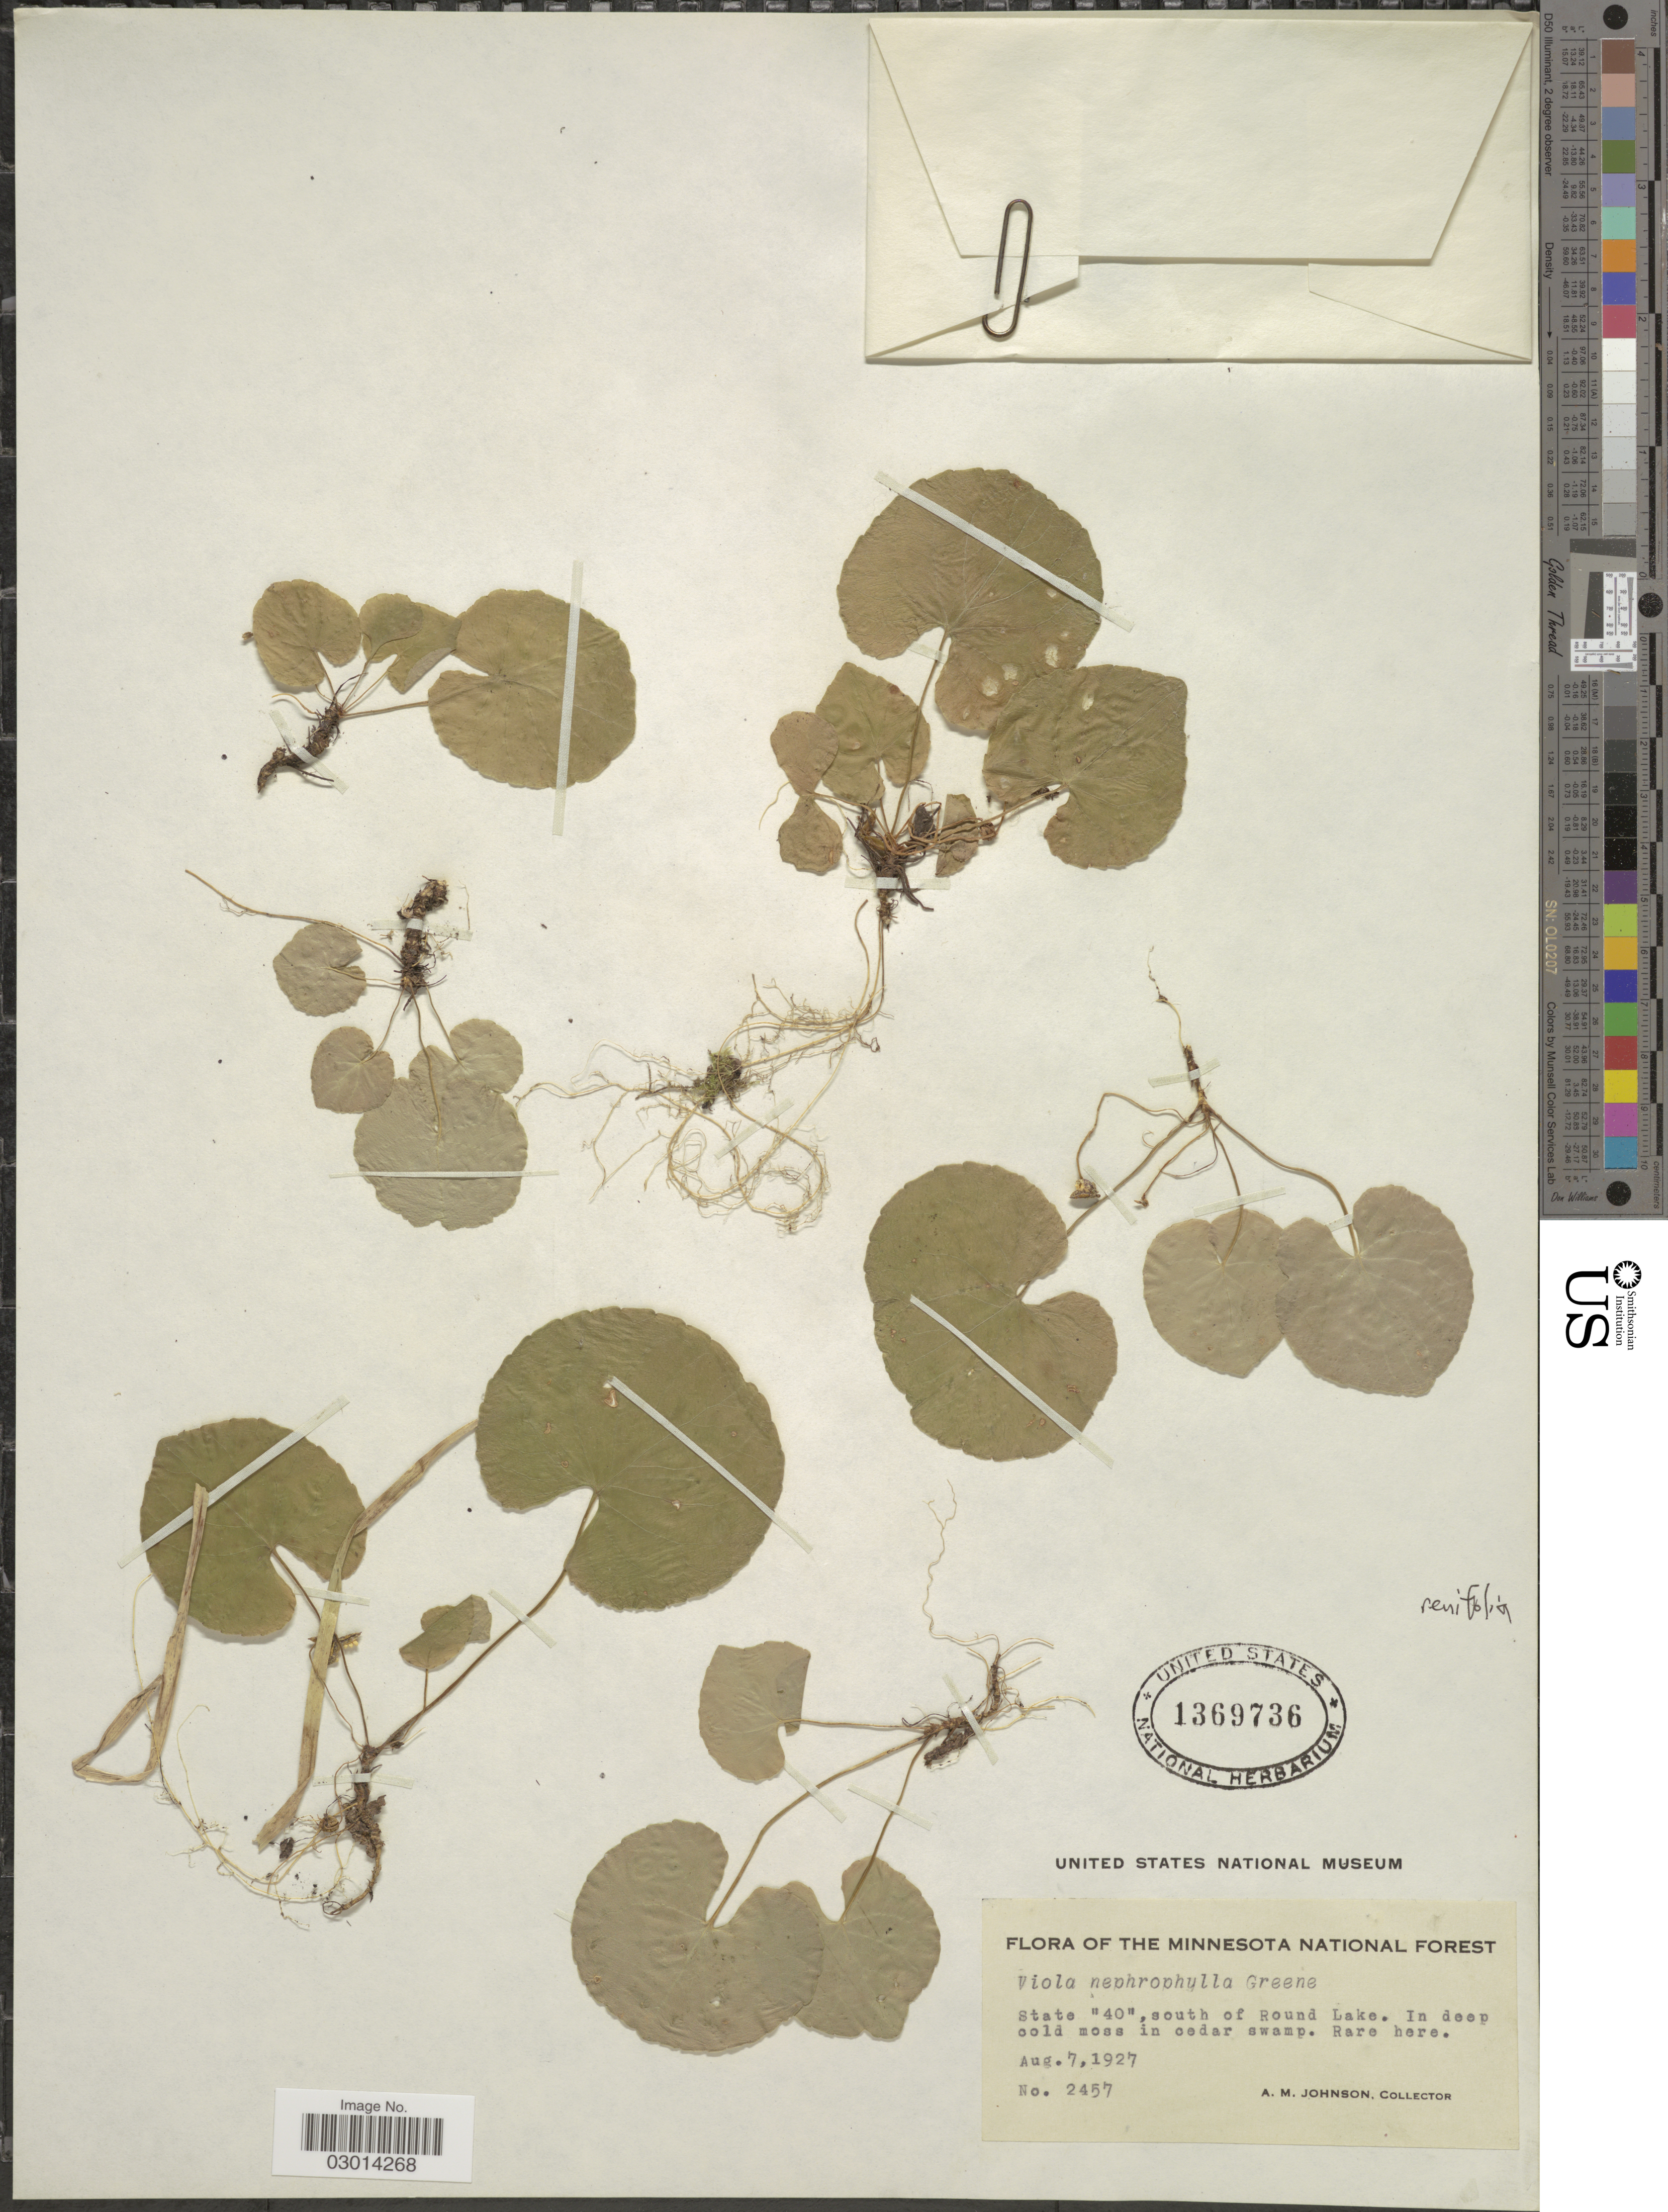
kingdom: Plantae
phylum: Tracheophyta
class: Magnoliopsida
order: Malpighiales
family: Violaceae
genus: Viola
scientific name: Viola renifolia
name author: A. Gray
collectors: A. M. Johnson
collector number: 2457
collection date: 1927-08-07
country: United States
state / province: Minnesota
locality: The Minnesota National Forest. State "40", south of Round Lake.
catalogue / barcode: US 136736